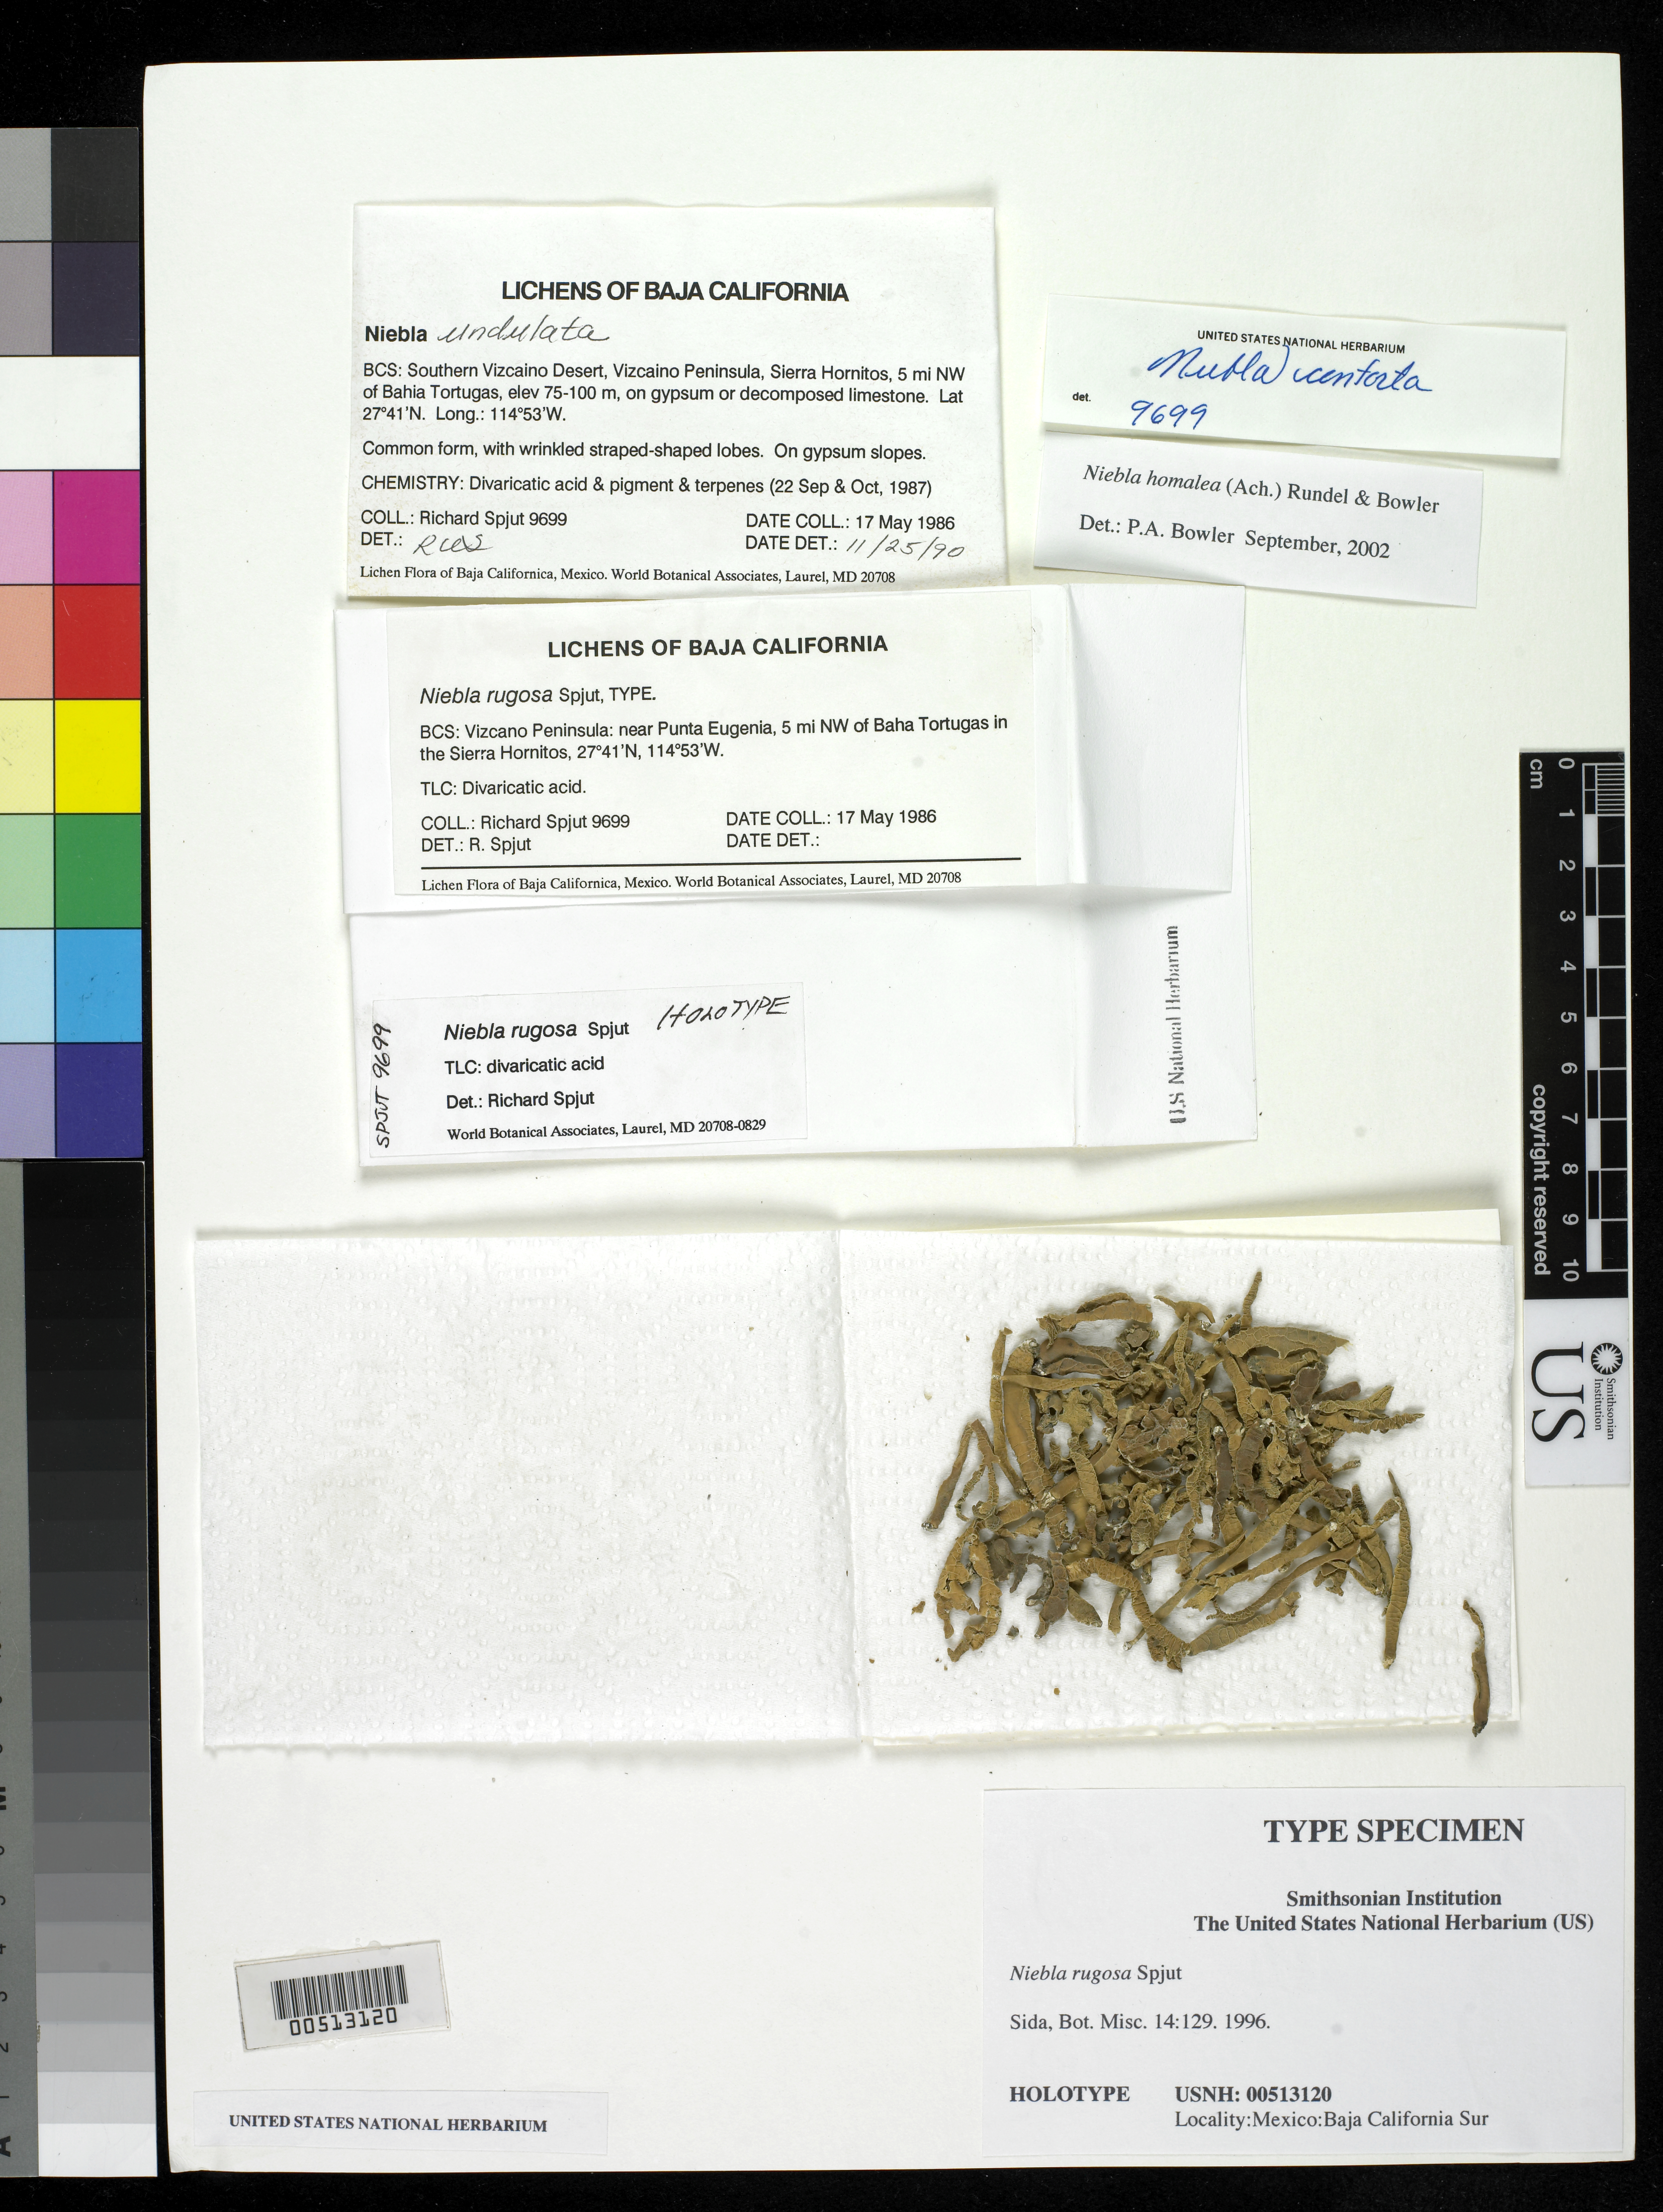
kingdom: Fungi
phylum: Ascomycota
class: Lecanoromycetes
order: Lecanorales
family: Ramalinaceae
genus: Niebla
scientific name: Niebla rugosa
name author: Spjut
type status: Holotype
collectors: R. Spjut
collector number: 9699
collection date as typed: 17 May 1986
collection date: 1986-05-17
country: Mexico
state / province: Baja California Sur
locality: Vizcaino Peninsula, near Punta Eugenia, 5 mi NW of Bahia Tortugas in Sierra Hornitos.